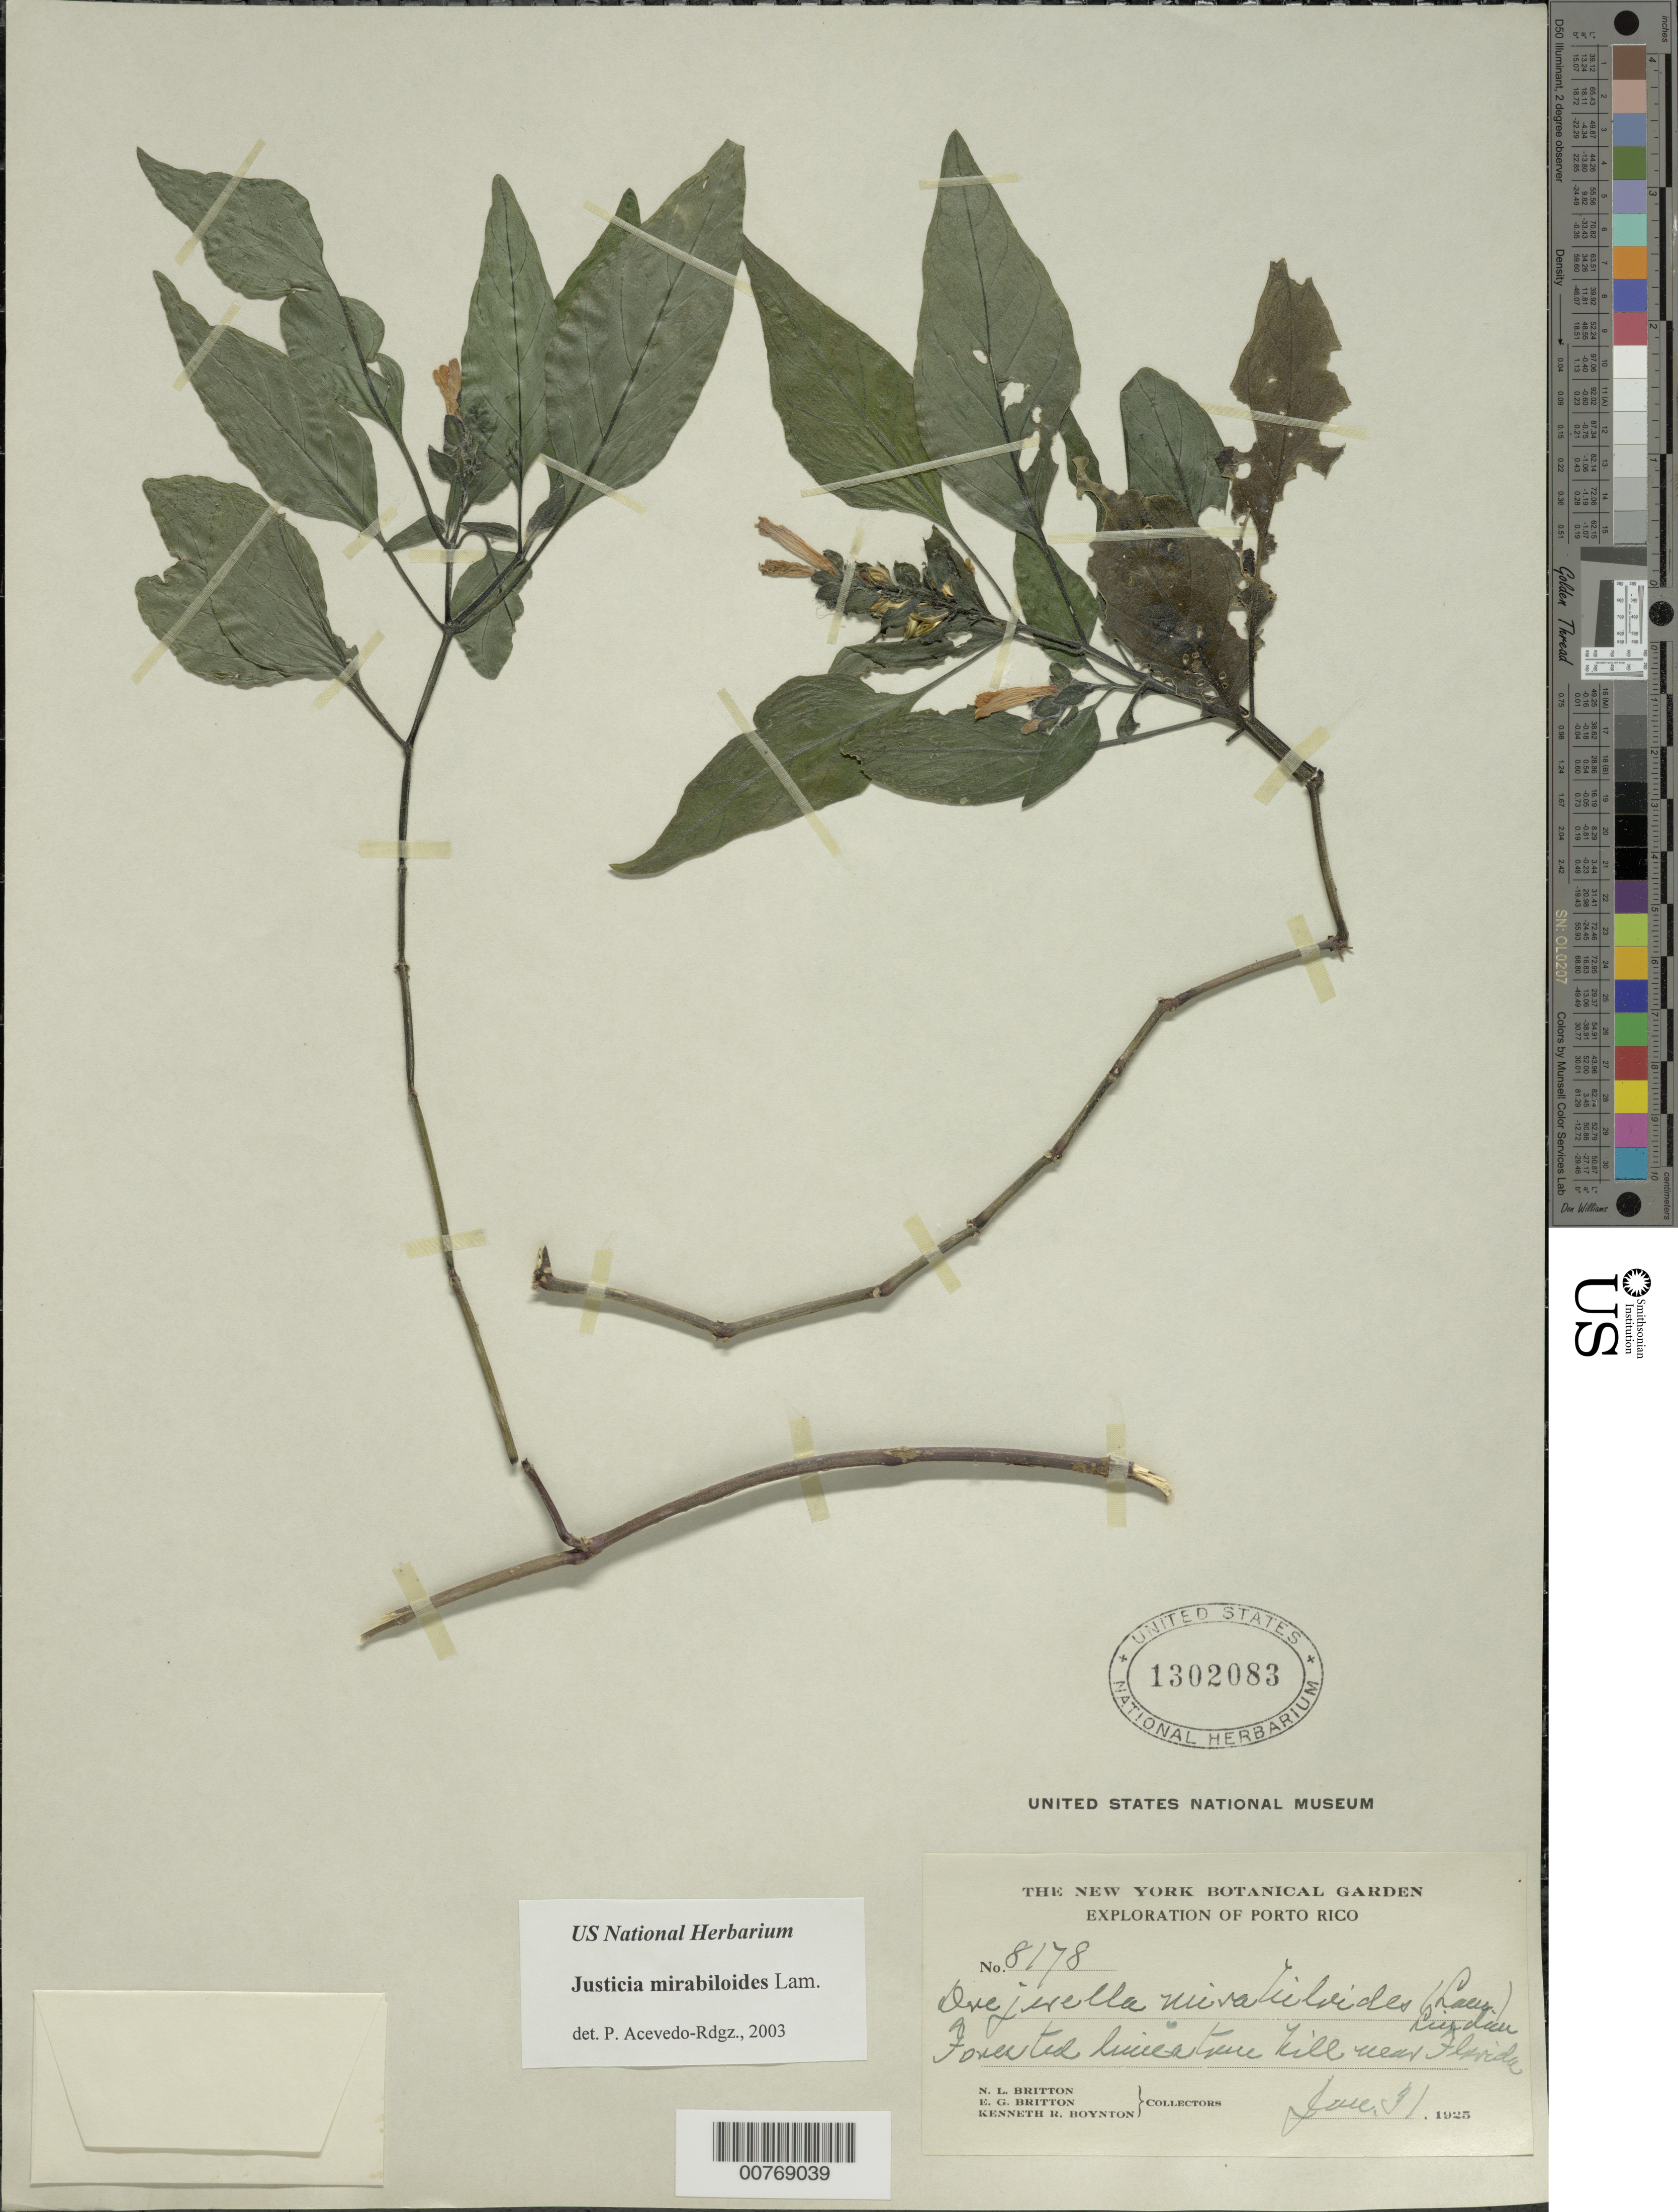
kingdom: Plantae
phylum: Tracheophyta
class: Magnoliopsida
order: Lamiales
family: Acanthaceae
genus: Justicia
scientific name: Justicia mirabiloides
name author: Lam.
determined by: Acevedo-Rodríguez, P., (BOT), Smithsonian Institution - National Museum of Natural History (UNITED STATES)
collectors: N. Britton, E. G. Britton & K. Boynton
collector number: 8178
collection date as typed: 31 Jan 1925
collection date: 1925-01-31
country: Puerto Rico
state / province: Florida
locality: Forested limestone hill near Florida ?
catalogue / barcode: US 1302083